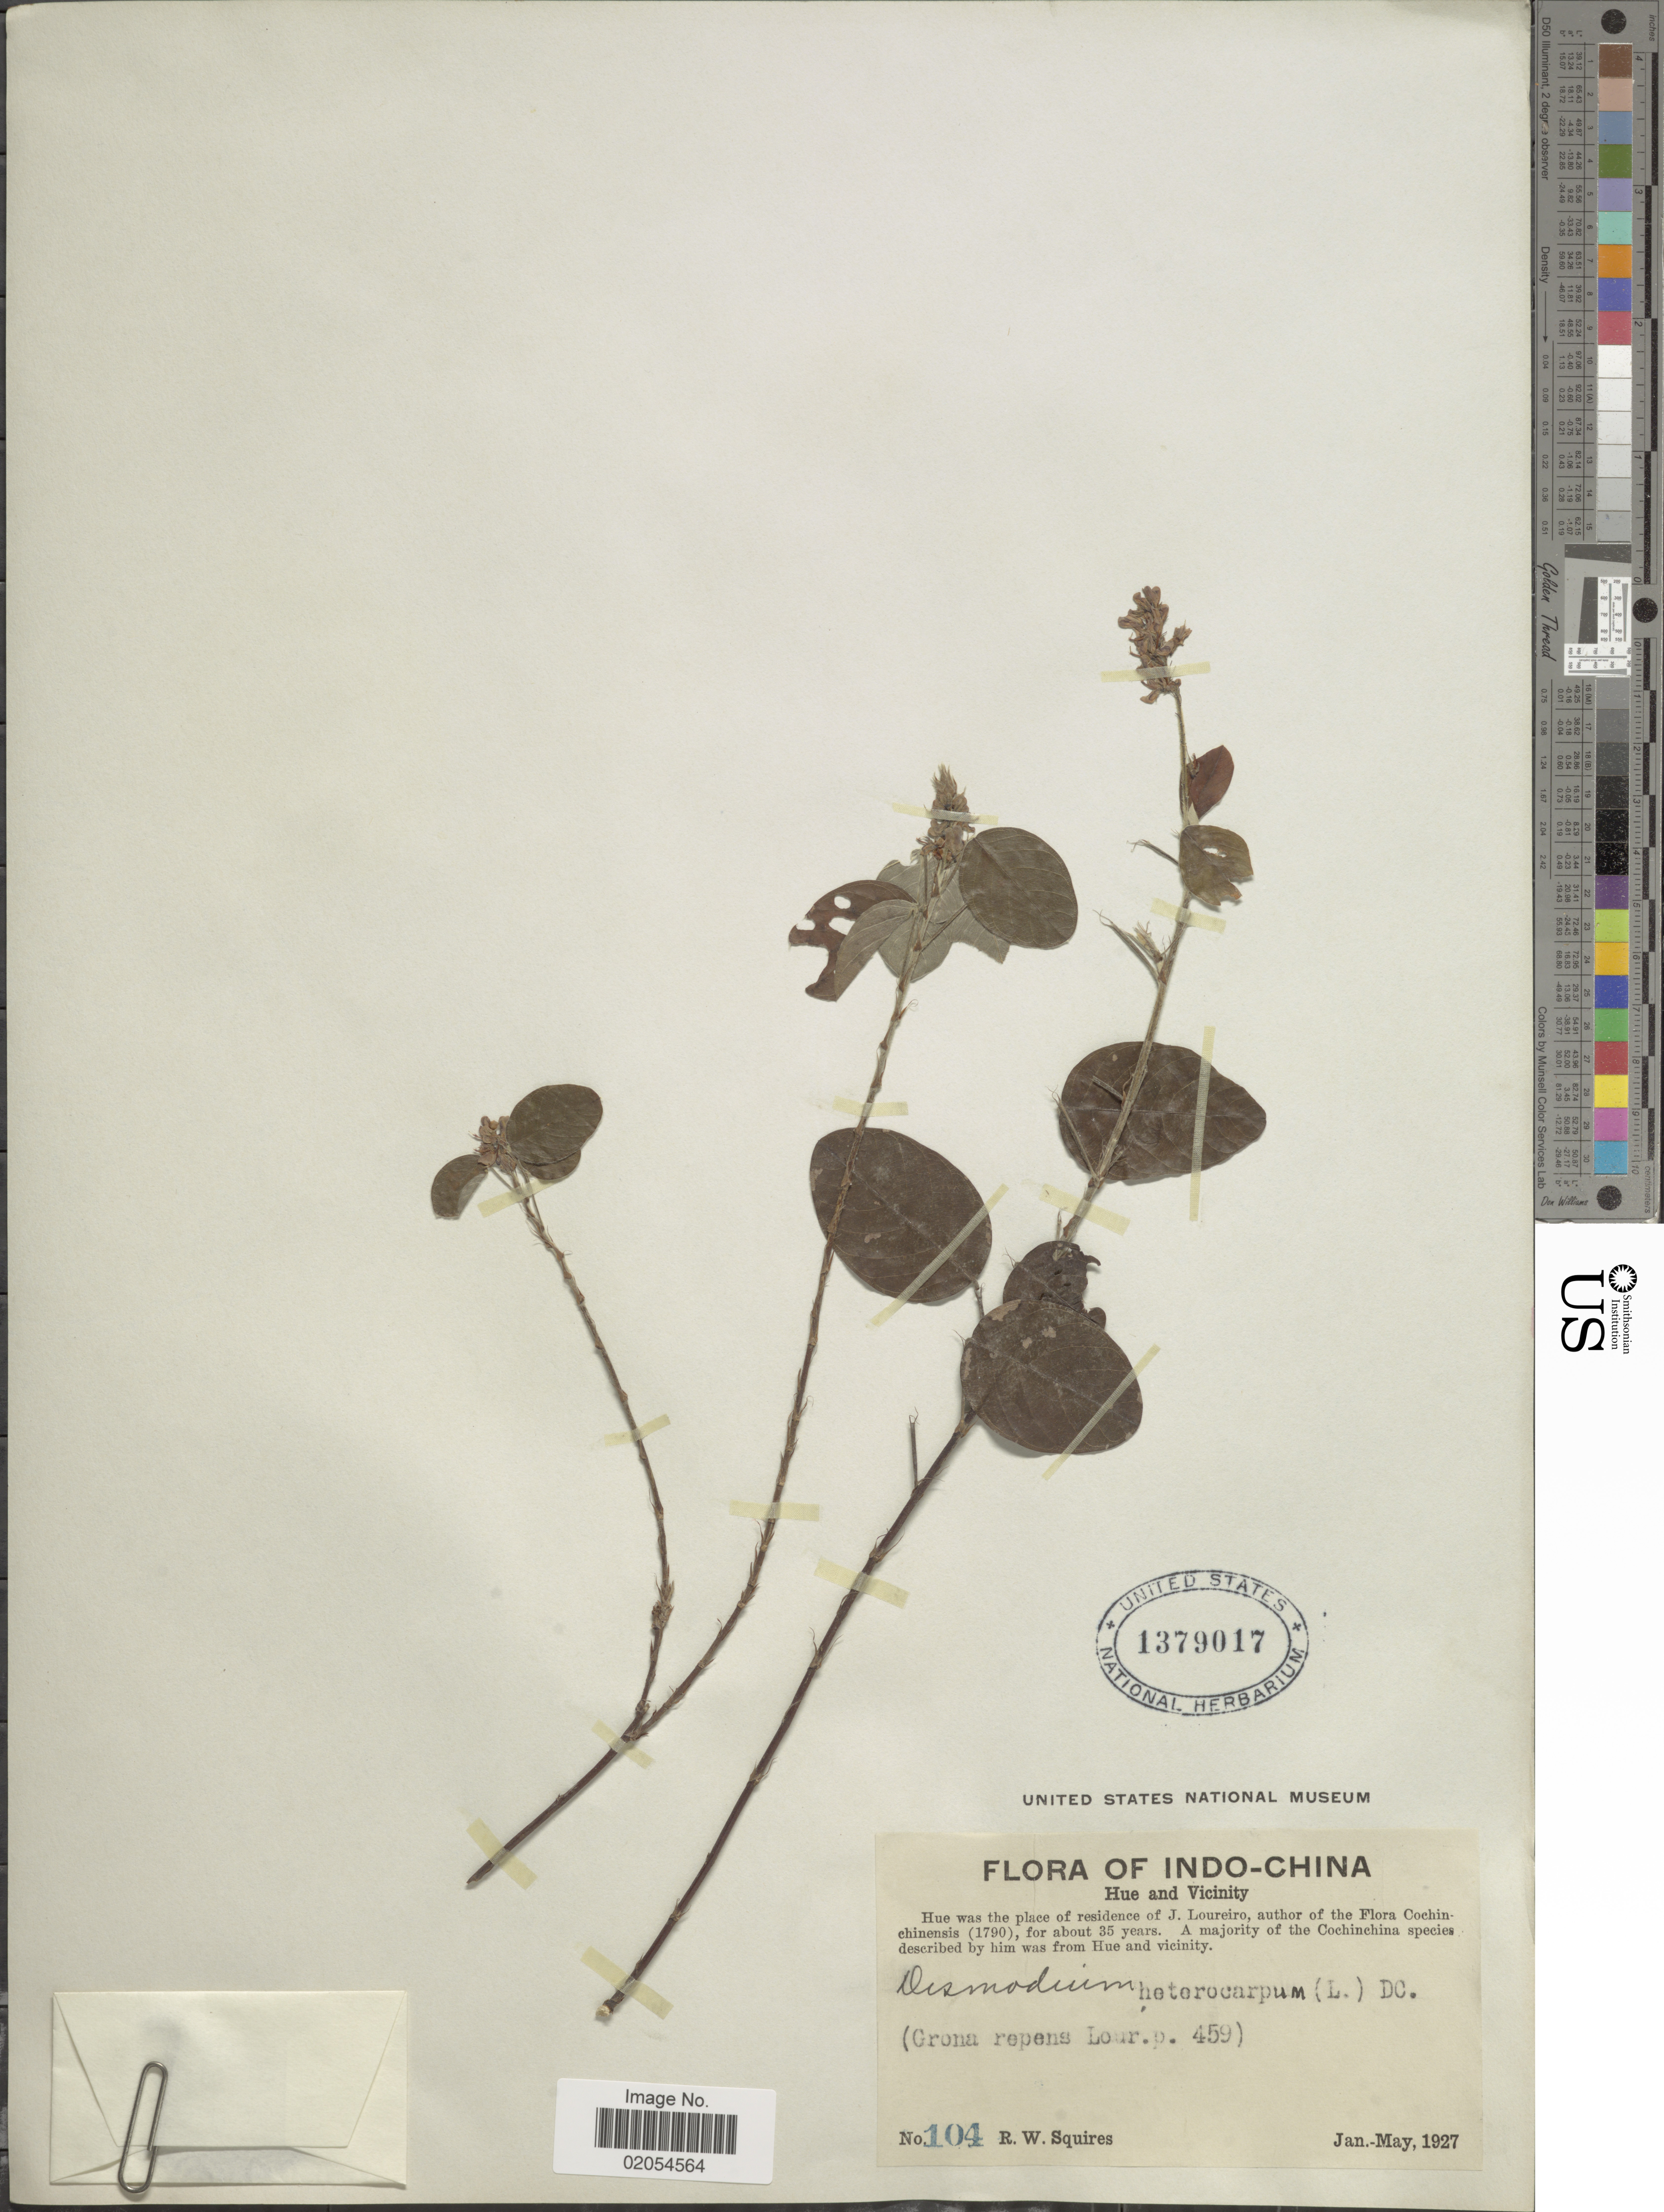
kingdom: Plantae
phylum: Tracheophyta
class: Magnoliopsida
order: Fabales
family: Fabaceae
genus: Grona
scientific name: Grona heterocarpos subsp. heterocarpos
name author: (L.) H. Ohashi & K. Ohashi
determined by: Strong, Mark T., (BOT), Smithsonian Institution - National Museum of Natural History (UNITED STATES)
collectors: R. Squires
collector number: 104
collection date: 1927-01/1927-05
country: Vietnam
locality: Indo-China, Hue and Vicinity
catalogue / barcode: US 1379017